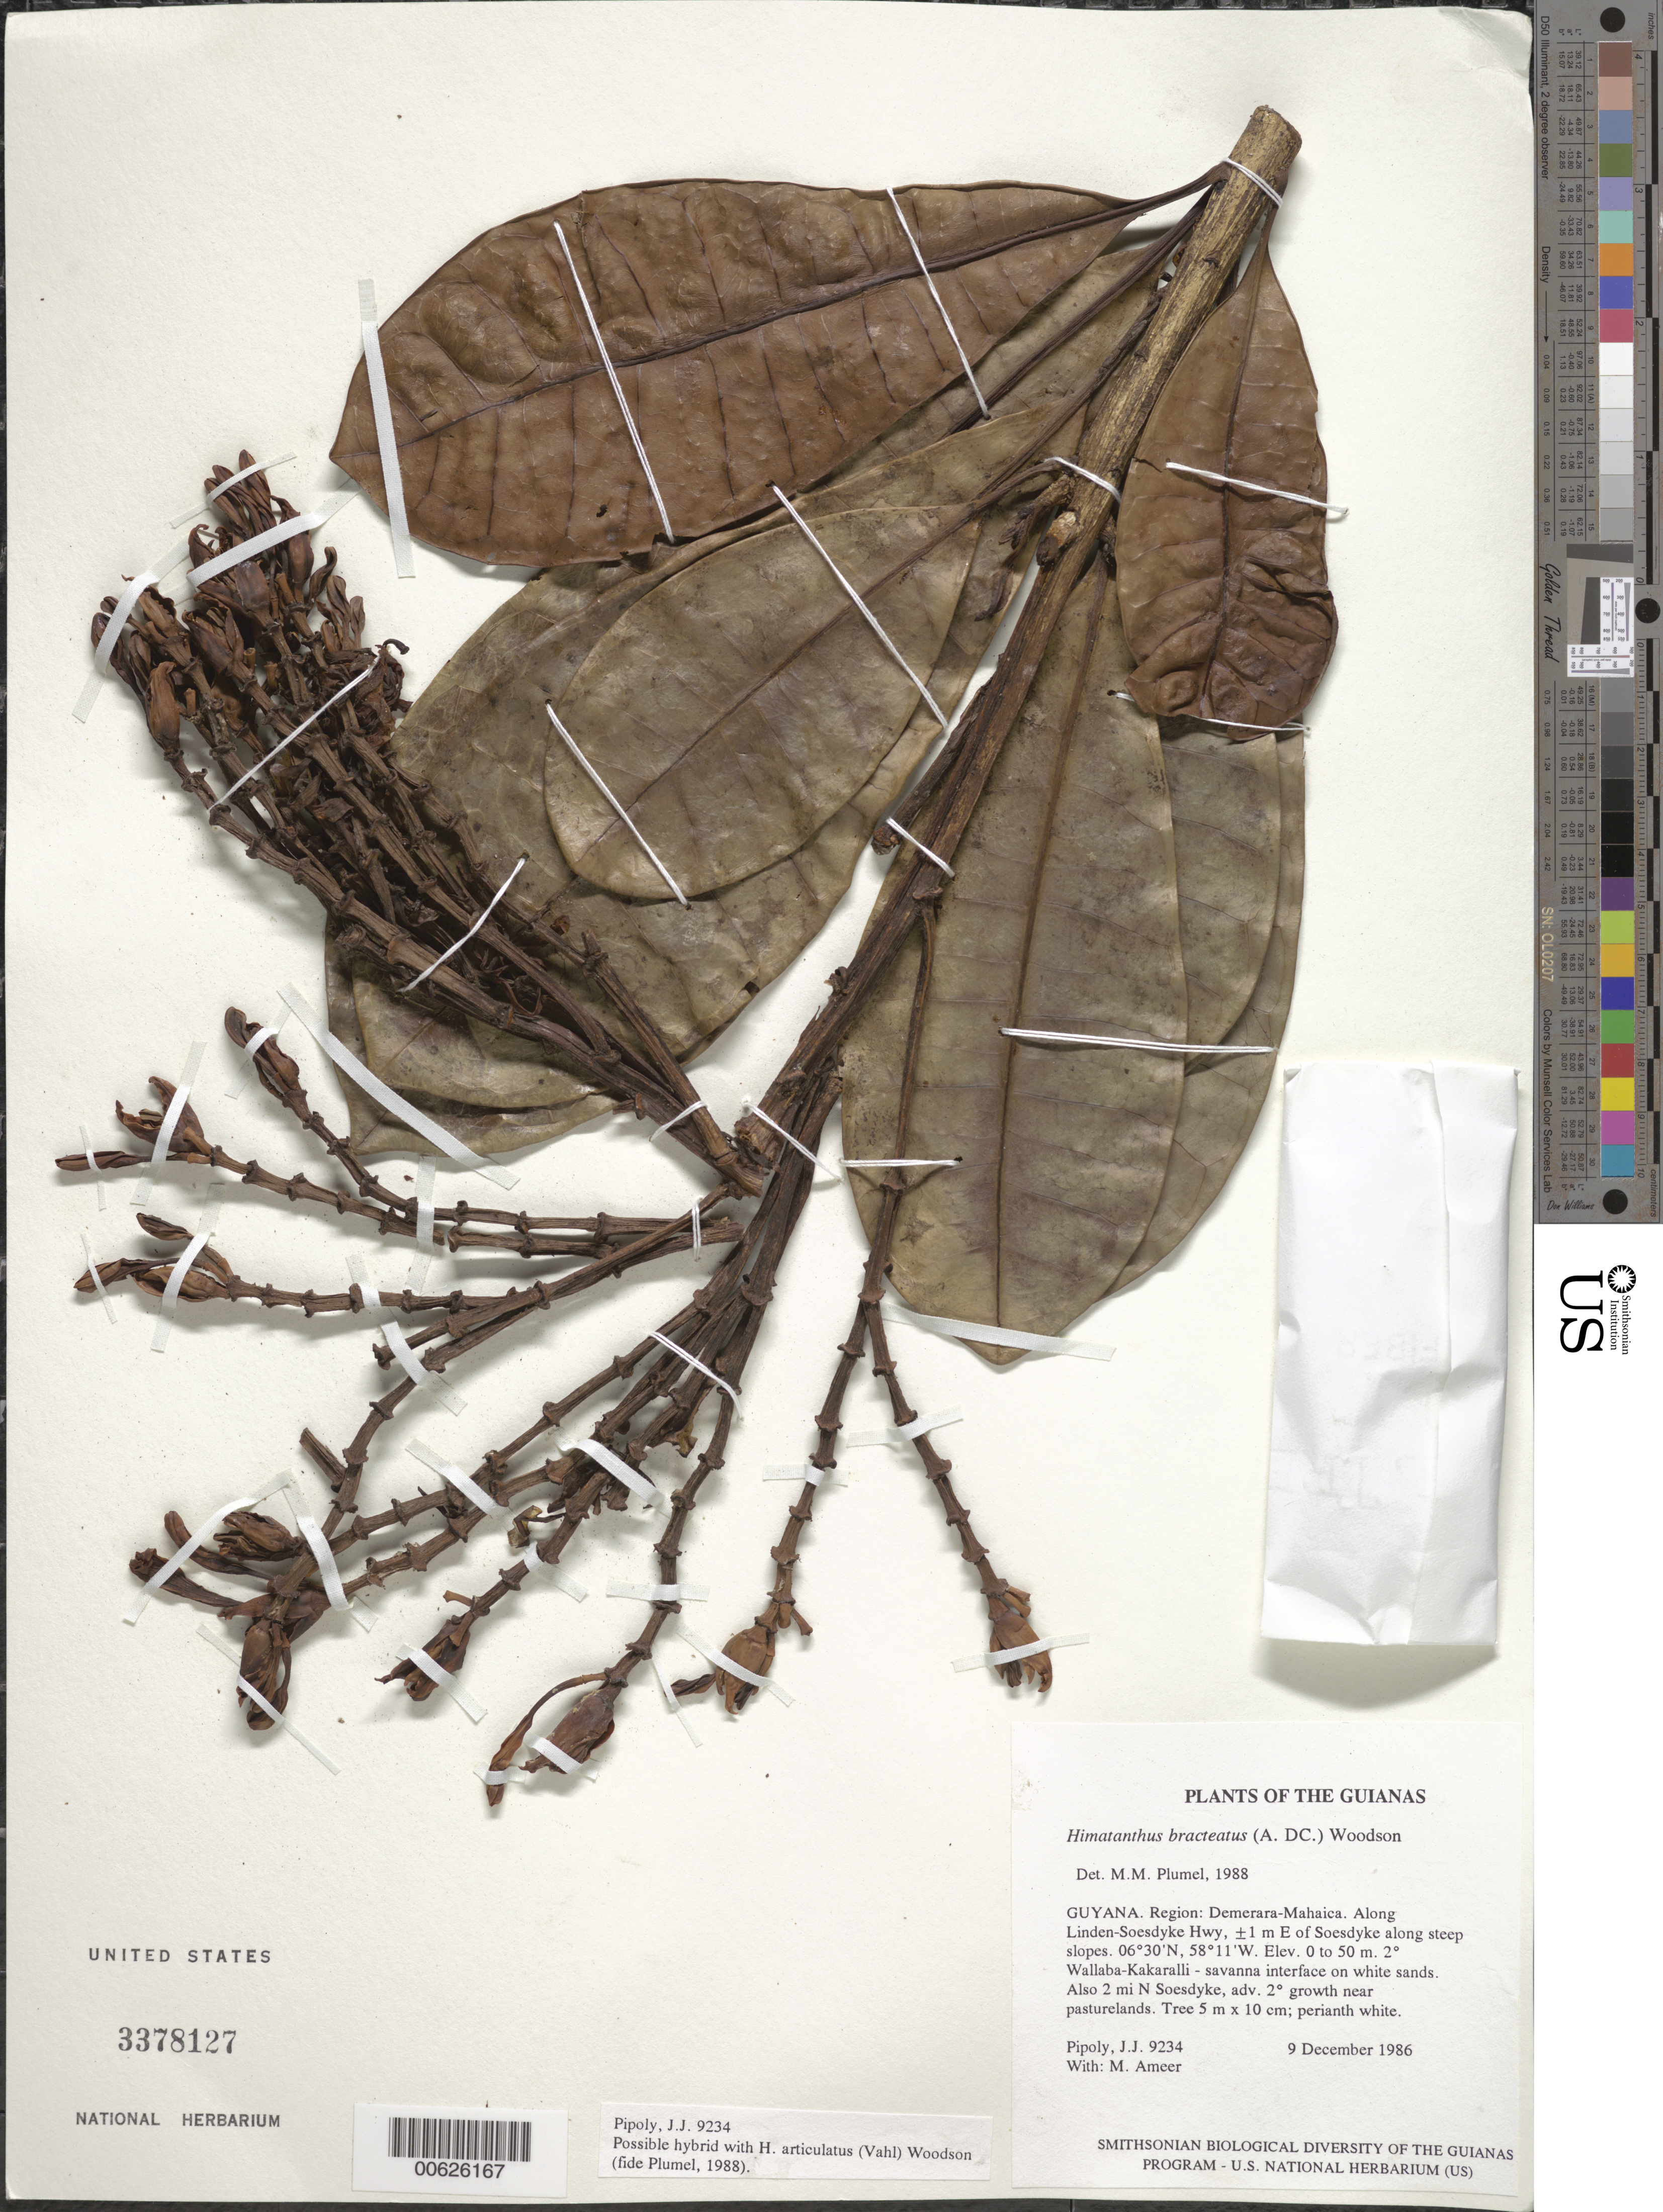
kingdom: Plantae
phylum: Tracheophyta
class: Magnoliopsida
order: Gentianales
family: Apocynaceae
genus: Himatanthus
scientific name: Himatanthus bracteatus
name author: (A. DC.) Woodson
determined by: Plumel, M. - M.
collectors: J. J. Pipoly & M. Ameer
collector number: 9234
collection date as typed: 9 December 1986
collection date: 1986-12-09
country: Guyana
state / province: Demerara-Mahaica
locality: Along Linden-Soesdyke Hwy, ±1 m E of Soesdyke along steep slopes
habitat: Secondary Wallaba-Kakaralli - savanna interface on white sands. Also 2 mi N Soesdyke, adv. secondary growth near pasturelands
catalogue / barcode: US 3378127